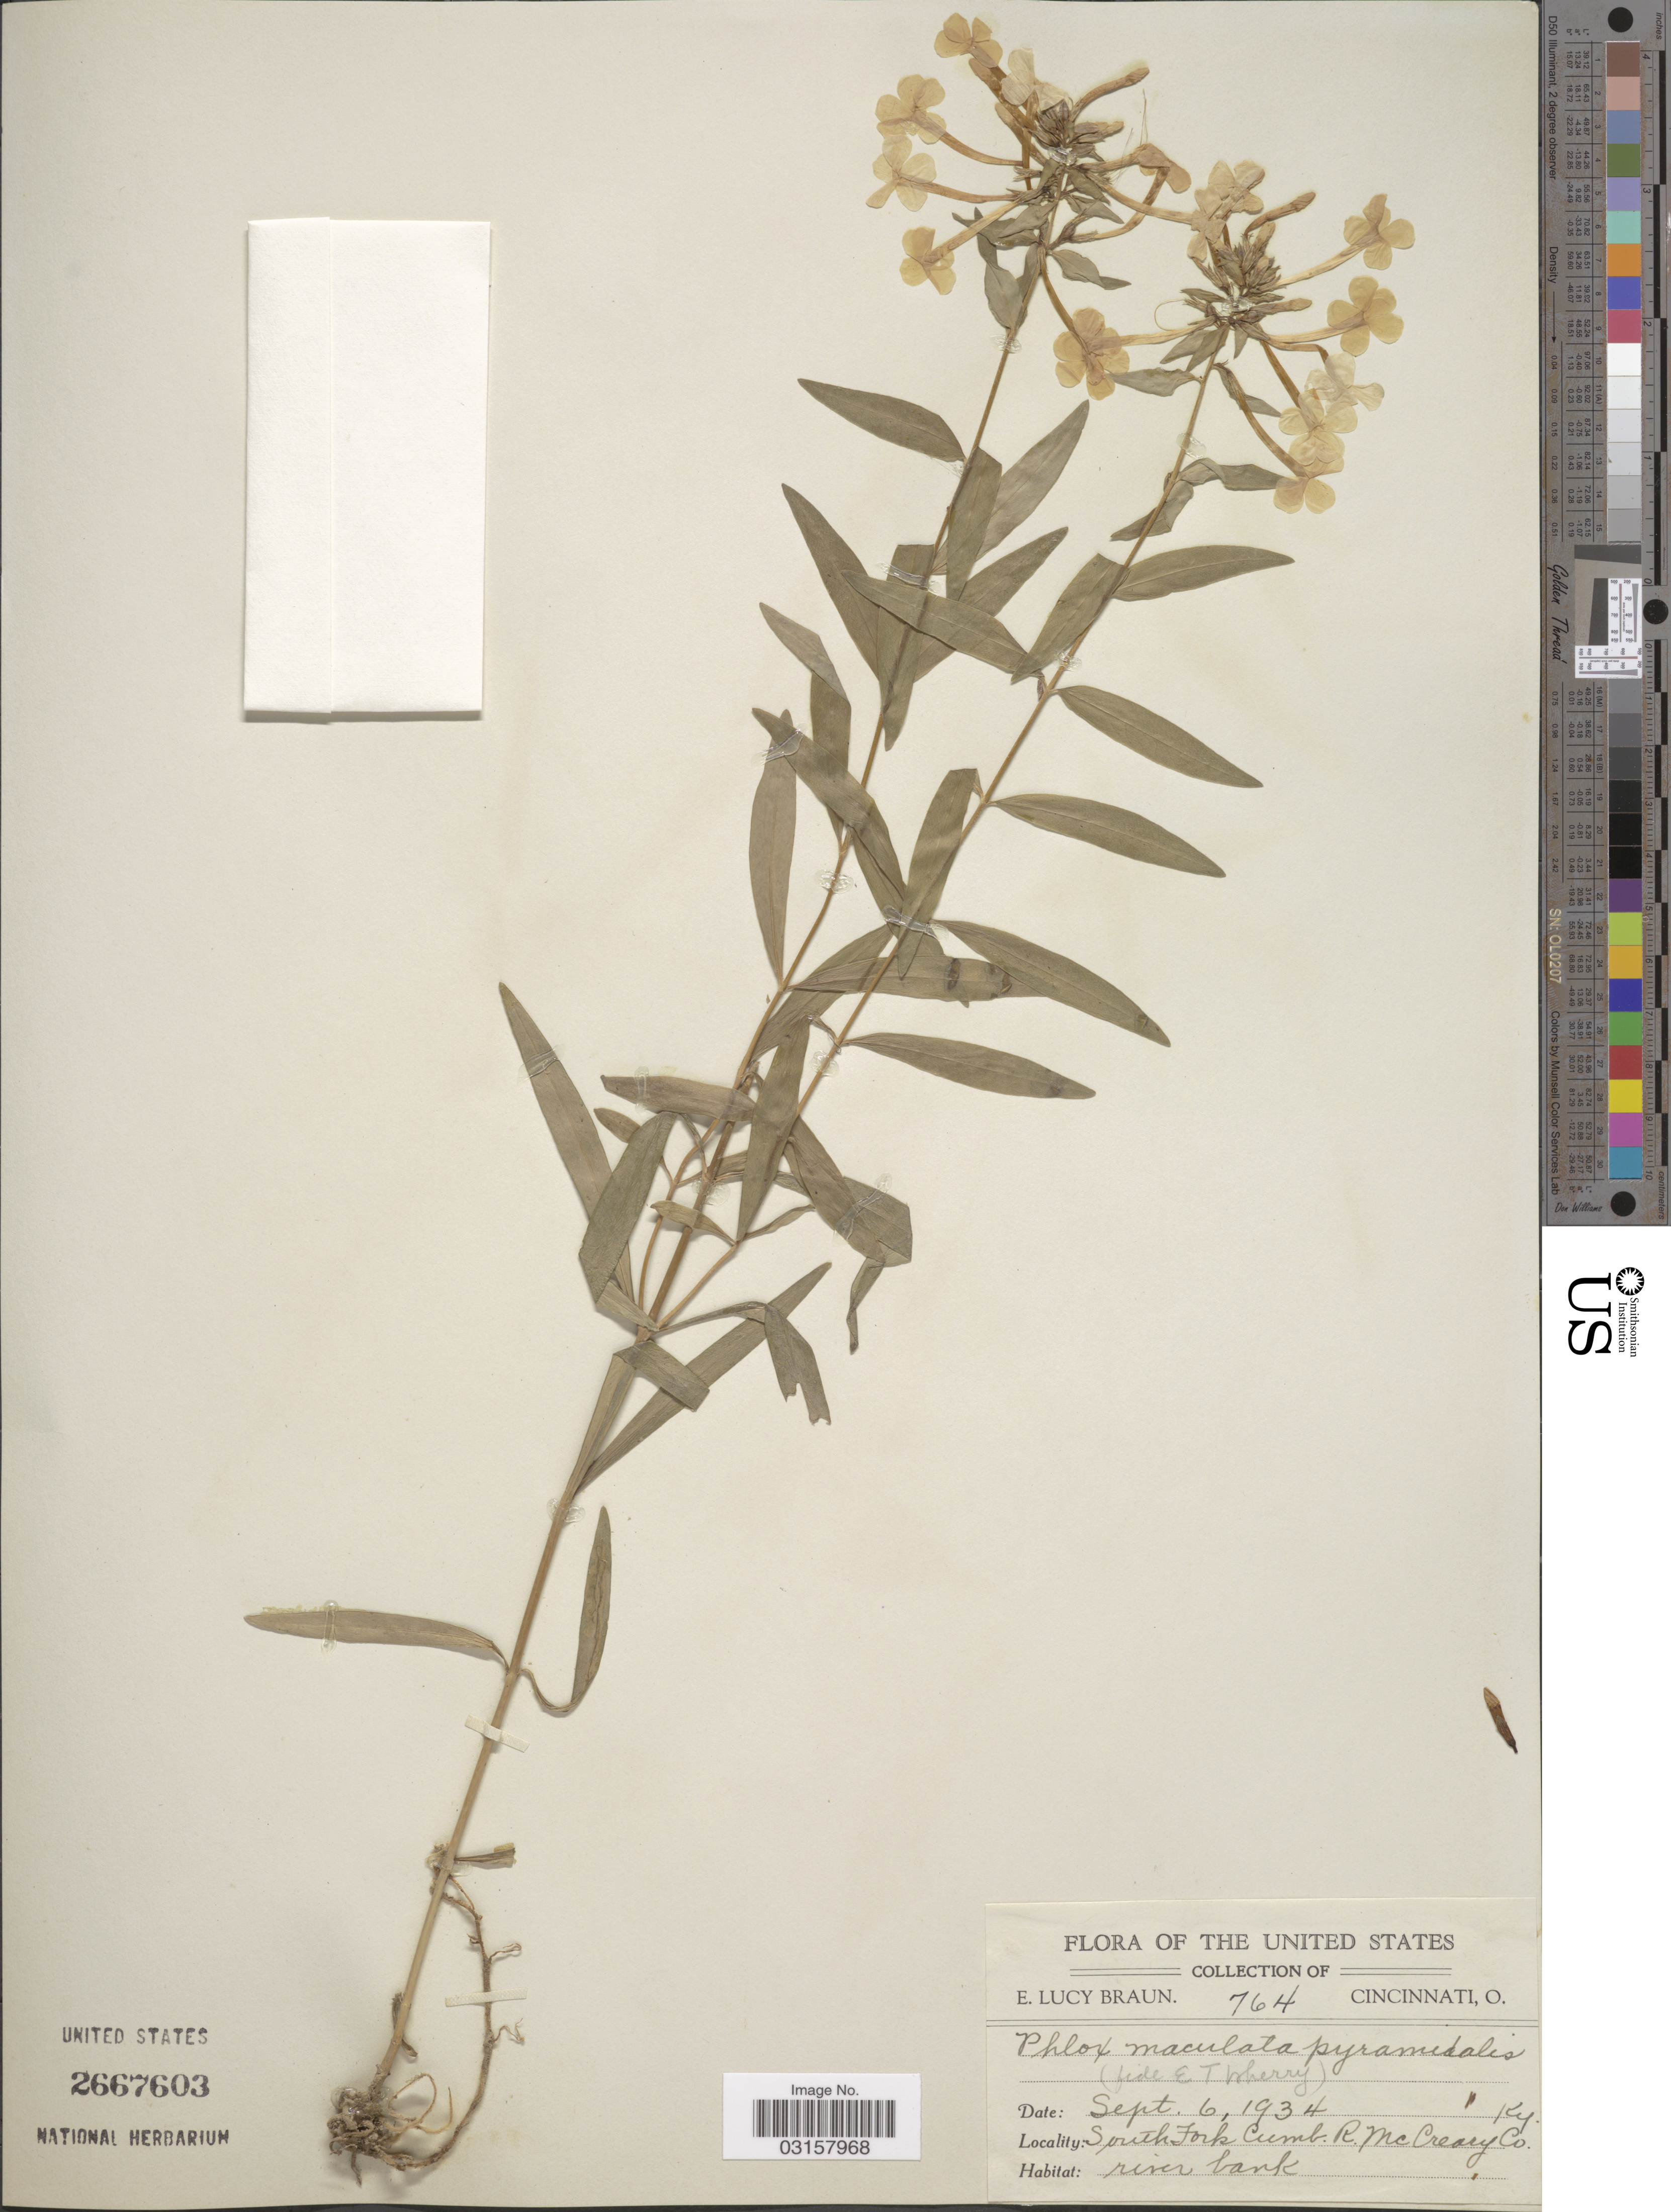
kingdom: Plantae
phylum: Tracheophyta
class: Magnoliopsida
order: Ericales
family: Polemoniaceae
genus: Phlox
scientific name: Phlox x pyramidalis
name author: (Sm.) Wherry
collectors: E. L. Braun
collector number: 764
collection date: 1934-09-06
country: United States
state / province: Kentucky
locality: South Fork Cumb. R. McCreary Co.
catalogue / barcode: US 2667603